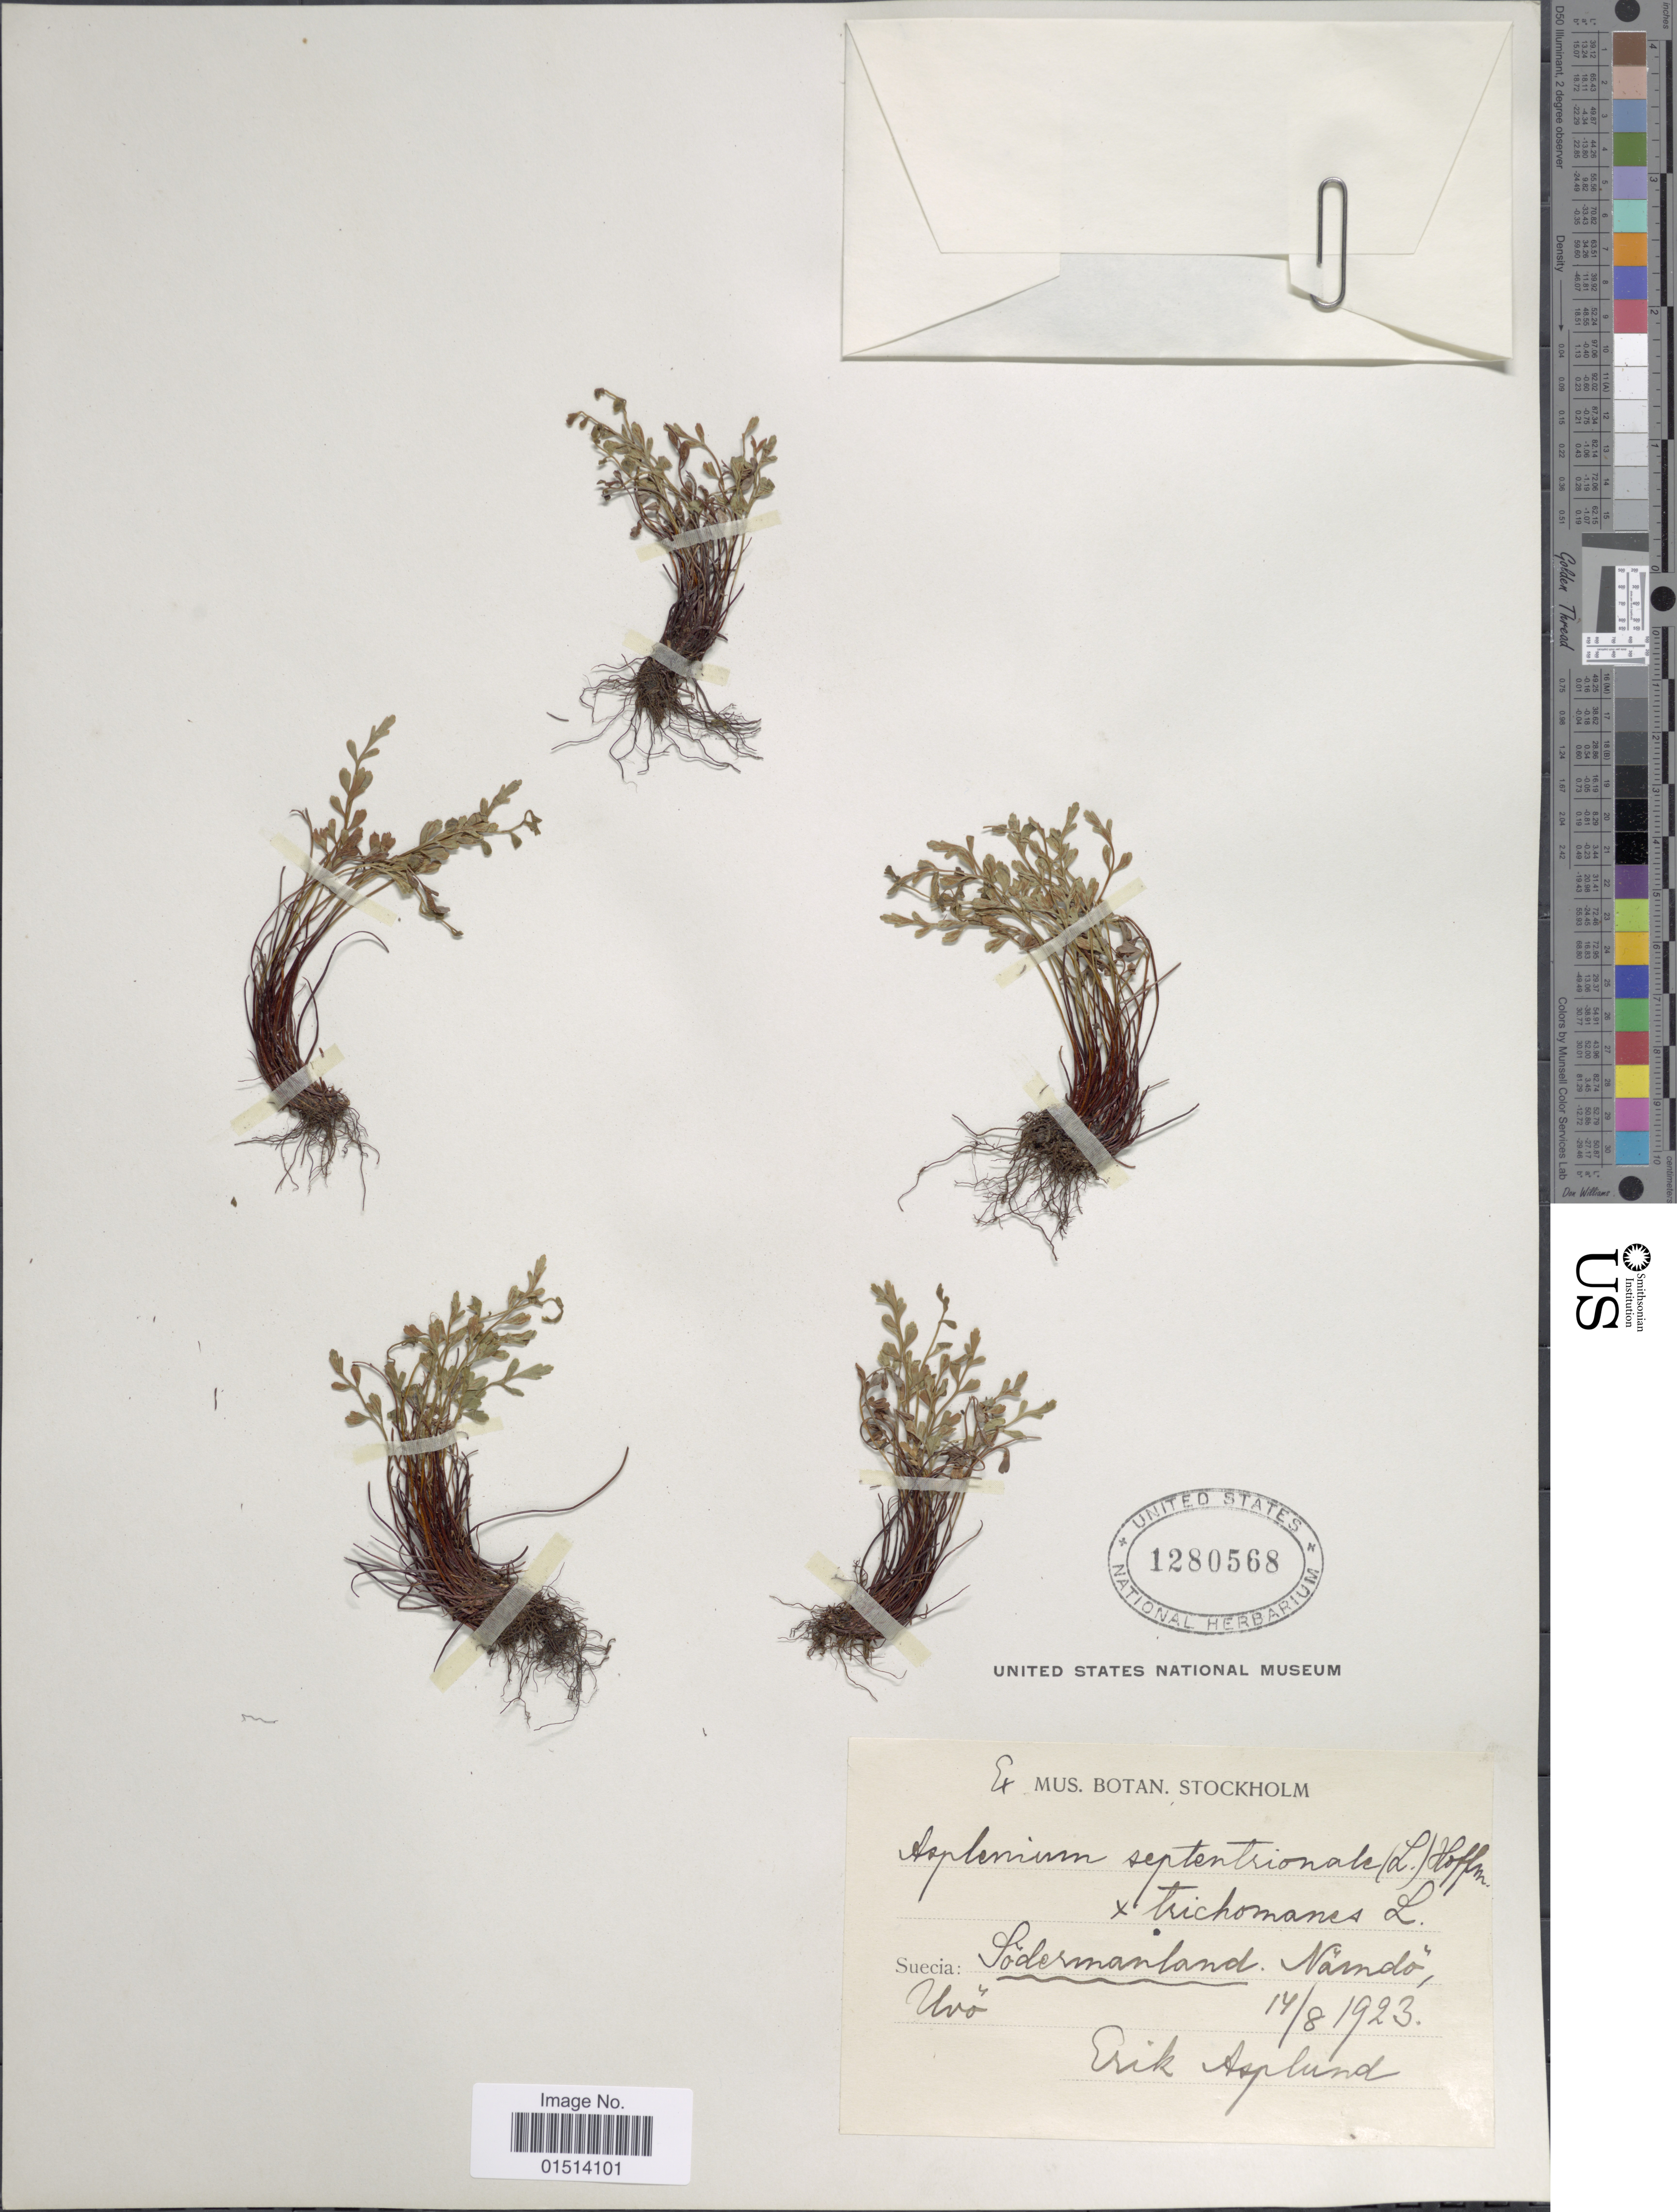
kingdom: Plantae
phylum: Tracheophyta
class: Polypodiopsida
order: Polypodiales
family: Aspleniaceae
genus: Asplenium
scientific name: Asplenium septentrionale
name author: (L.) Hoffm.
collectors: E. Asplund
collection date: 1923-08-14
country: Sweden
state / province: Sodermanland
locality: Suecia: Sodermanland, Naindo, Uvo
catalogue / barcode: US 1280568